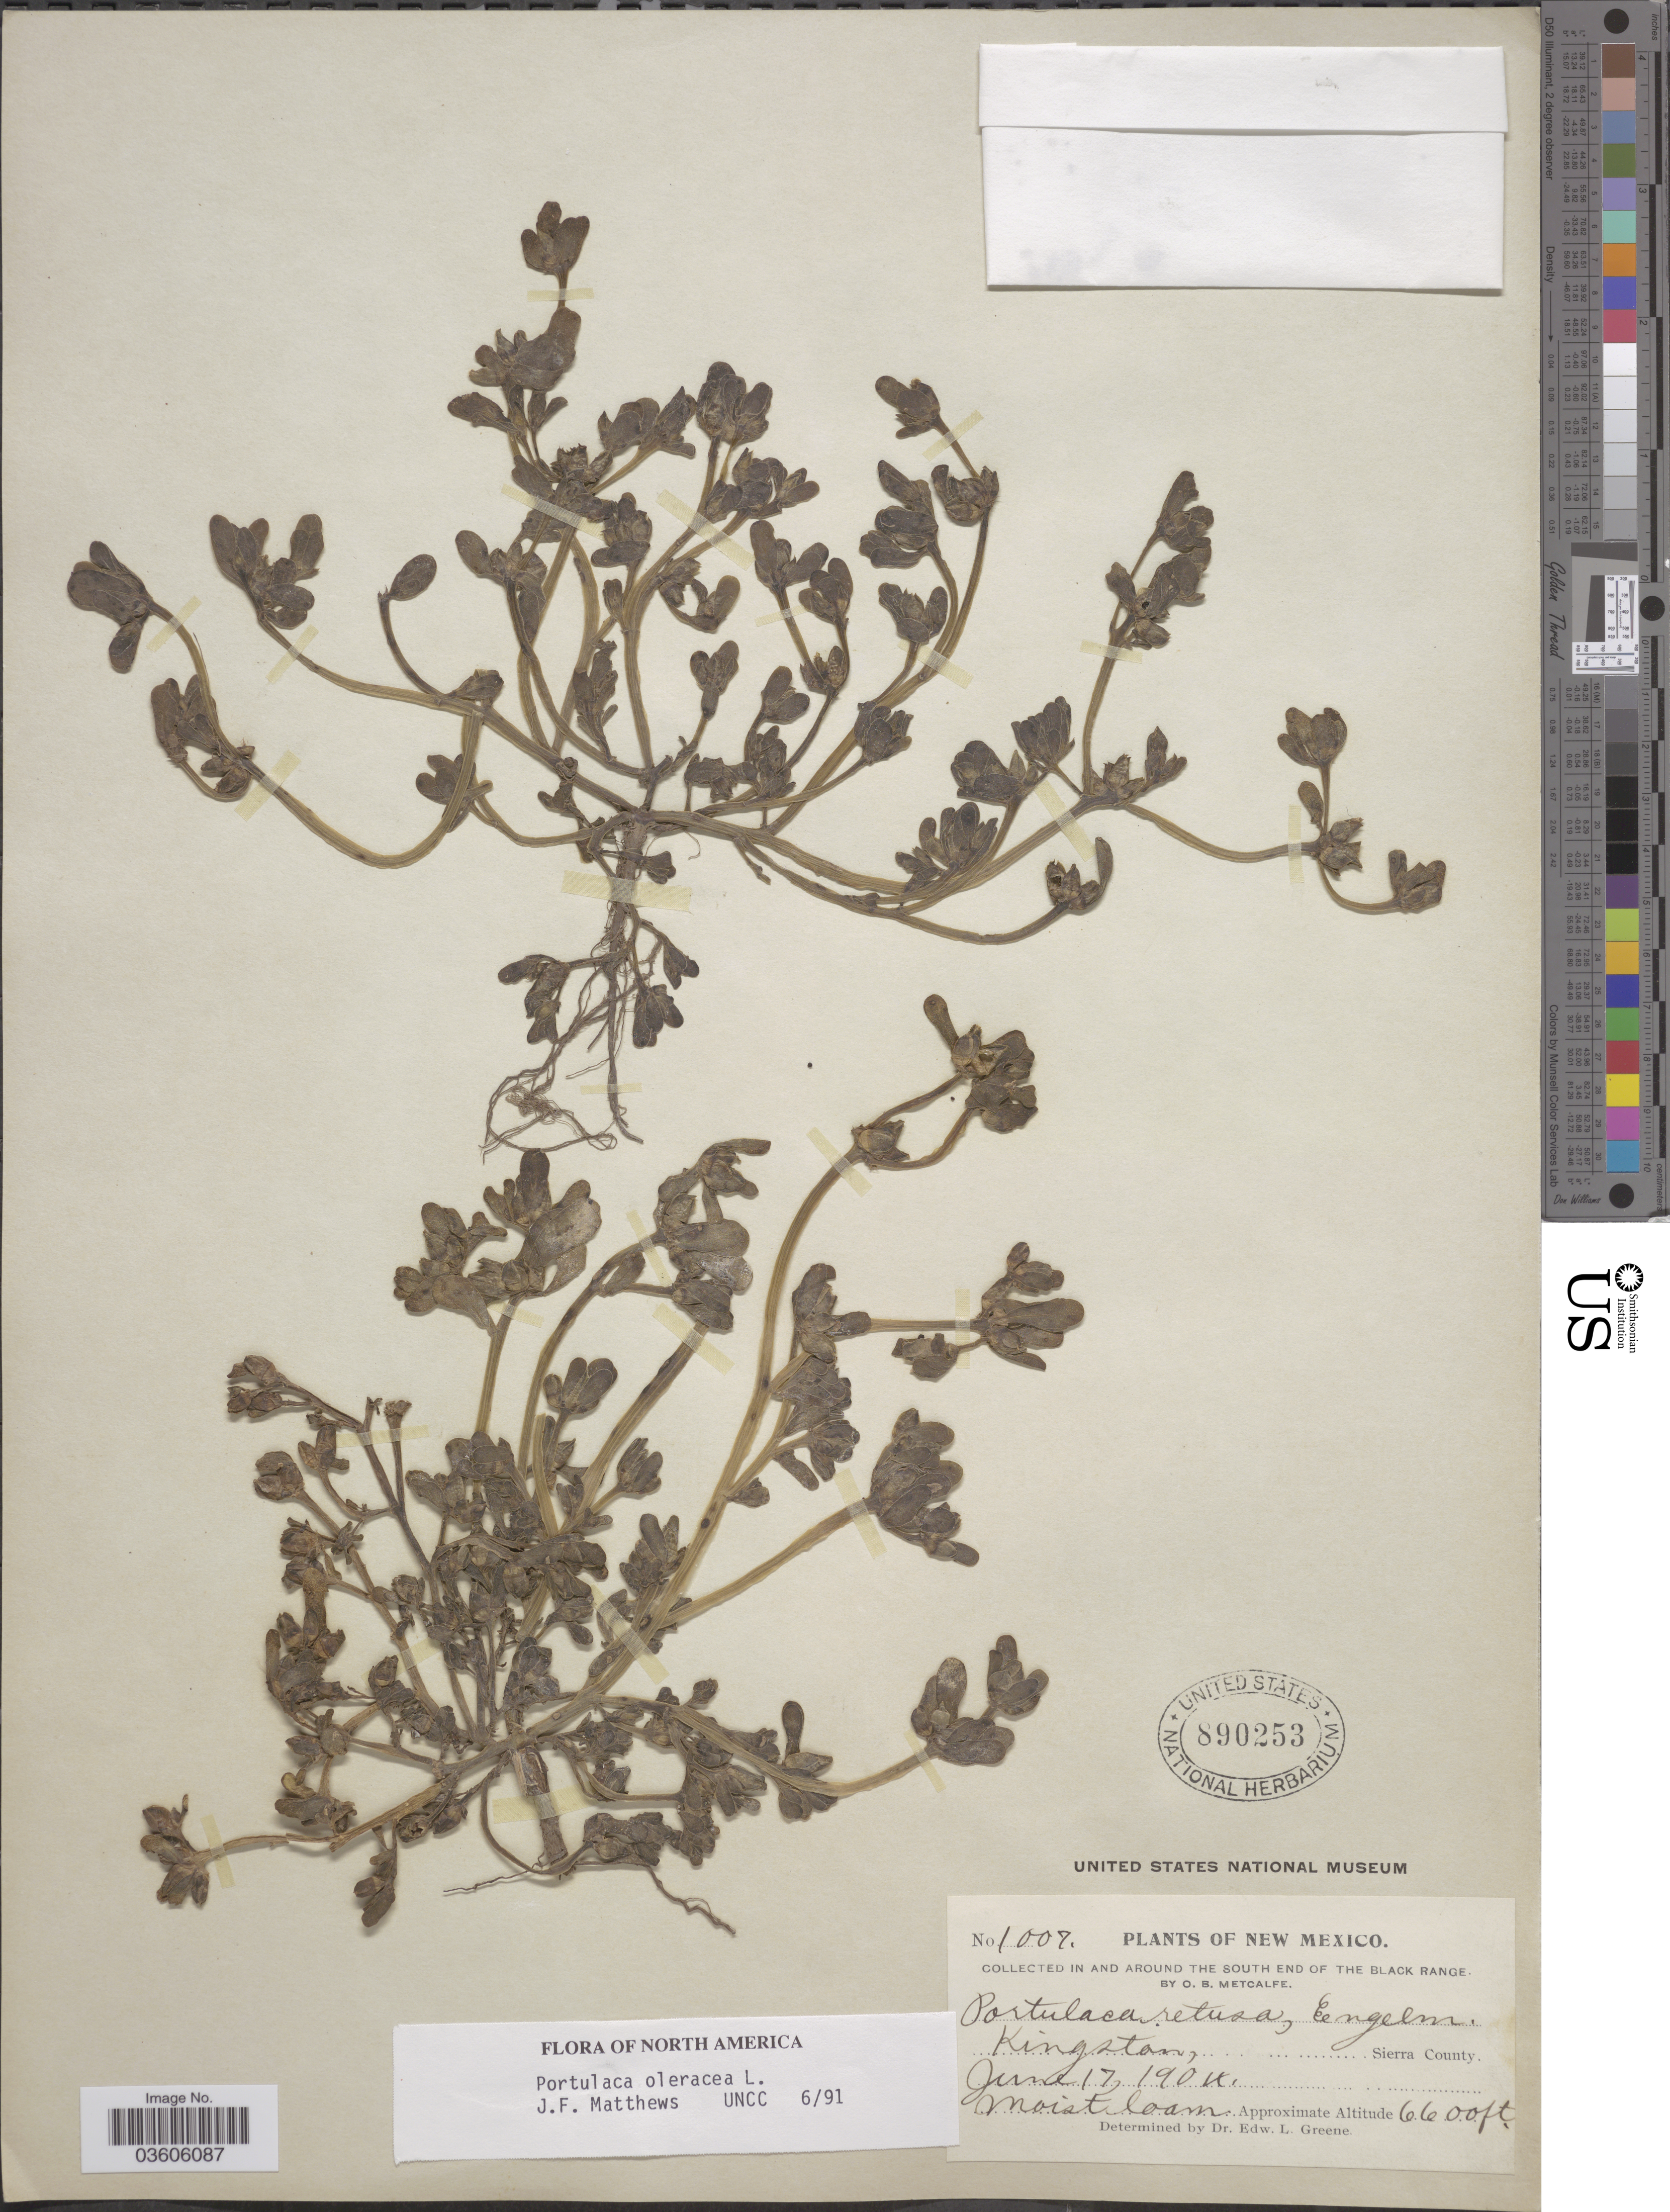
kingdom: Plantae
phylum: Tracheophyta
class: Magnoliopsida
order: Caryophyllales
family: Portulacaceae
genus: Portulaca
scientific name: Portulaca oleracea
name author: L.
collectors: O. B. Metcalfe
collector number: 1007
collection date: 1904-06-17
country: United States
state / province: New Mexico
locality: In and around the south end of the Black Range. Kingston. Sierra County.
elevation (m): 2012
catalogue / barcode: US 890253